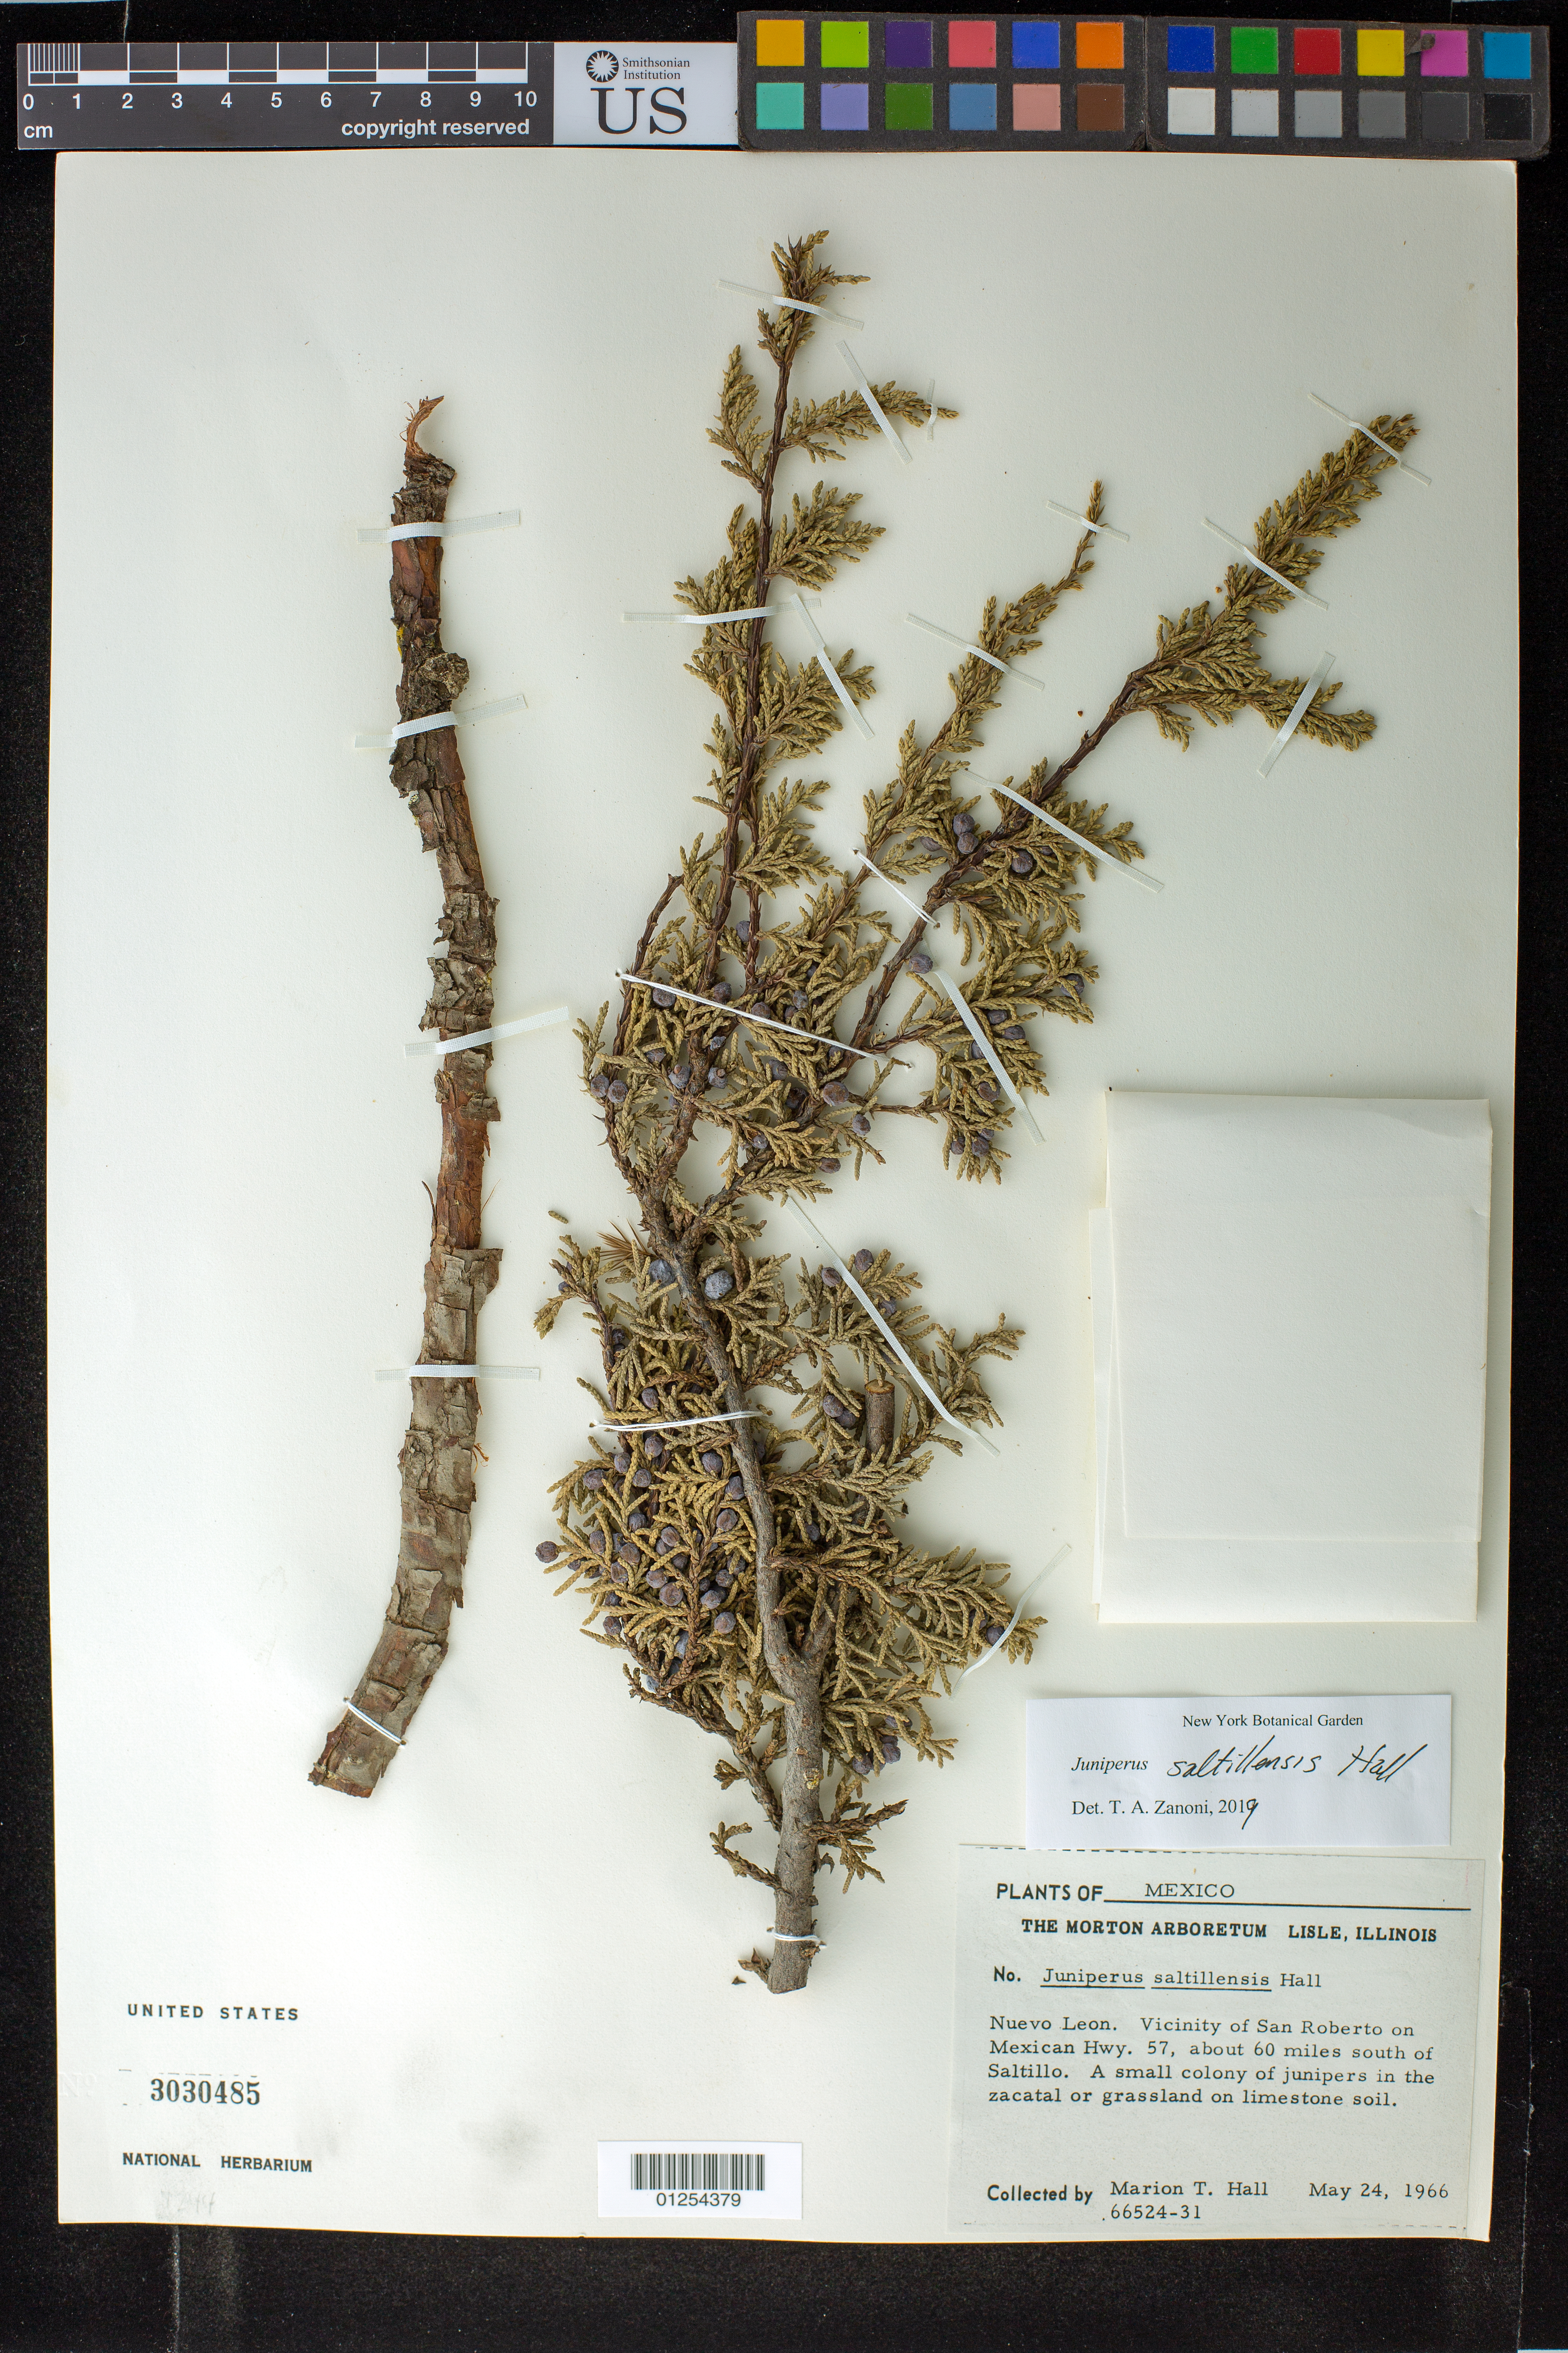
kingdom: Plantae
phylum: Tracheophyta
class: Pinopsida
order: Pinales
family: Cupressaceae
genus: Juniperus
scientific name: Juniperus saltillensis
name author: M.T. Hall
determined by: Zanoni, T. A., (NY), New York Botanical Garden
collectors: M. T. Hall & W. Hess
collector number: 66524-31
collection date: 1966-05-24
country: Mexico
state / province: Nuevo León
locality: Vicinity of San Roberto on Mexican Hwy. 57, about 60 miles south of Saltillo.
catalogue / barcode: US 3030485